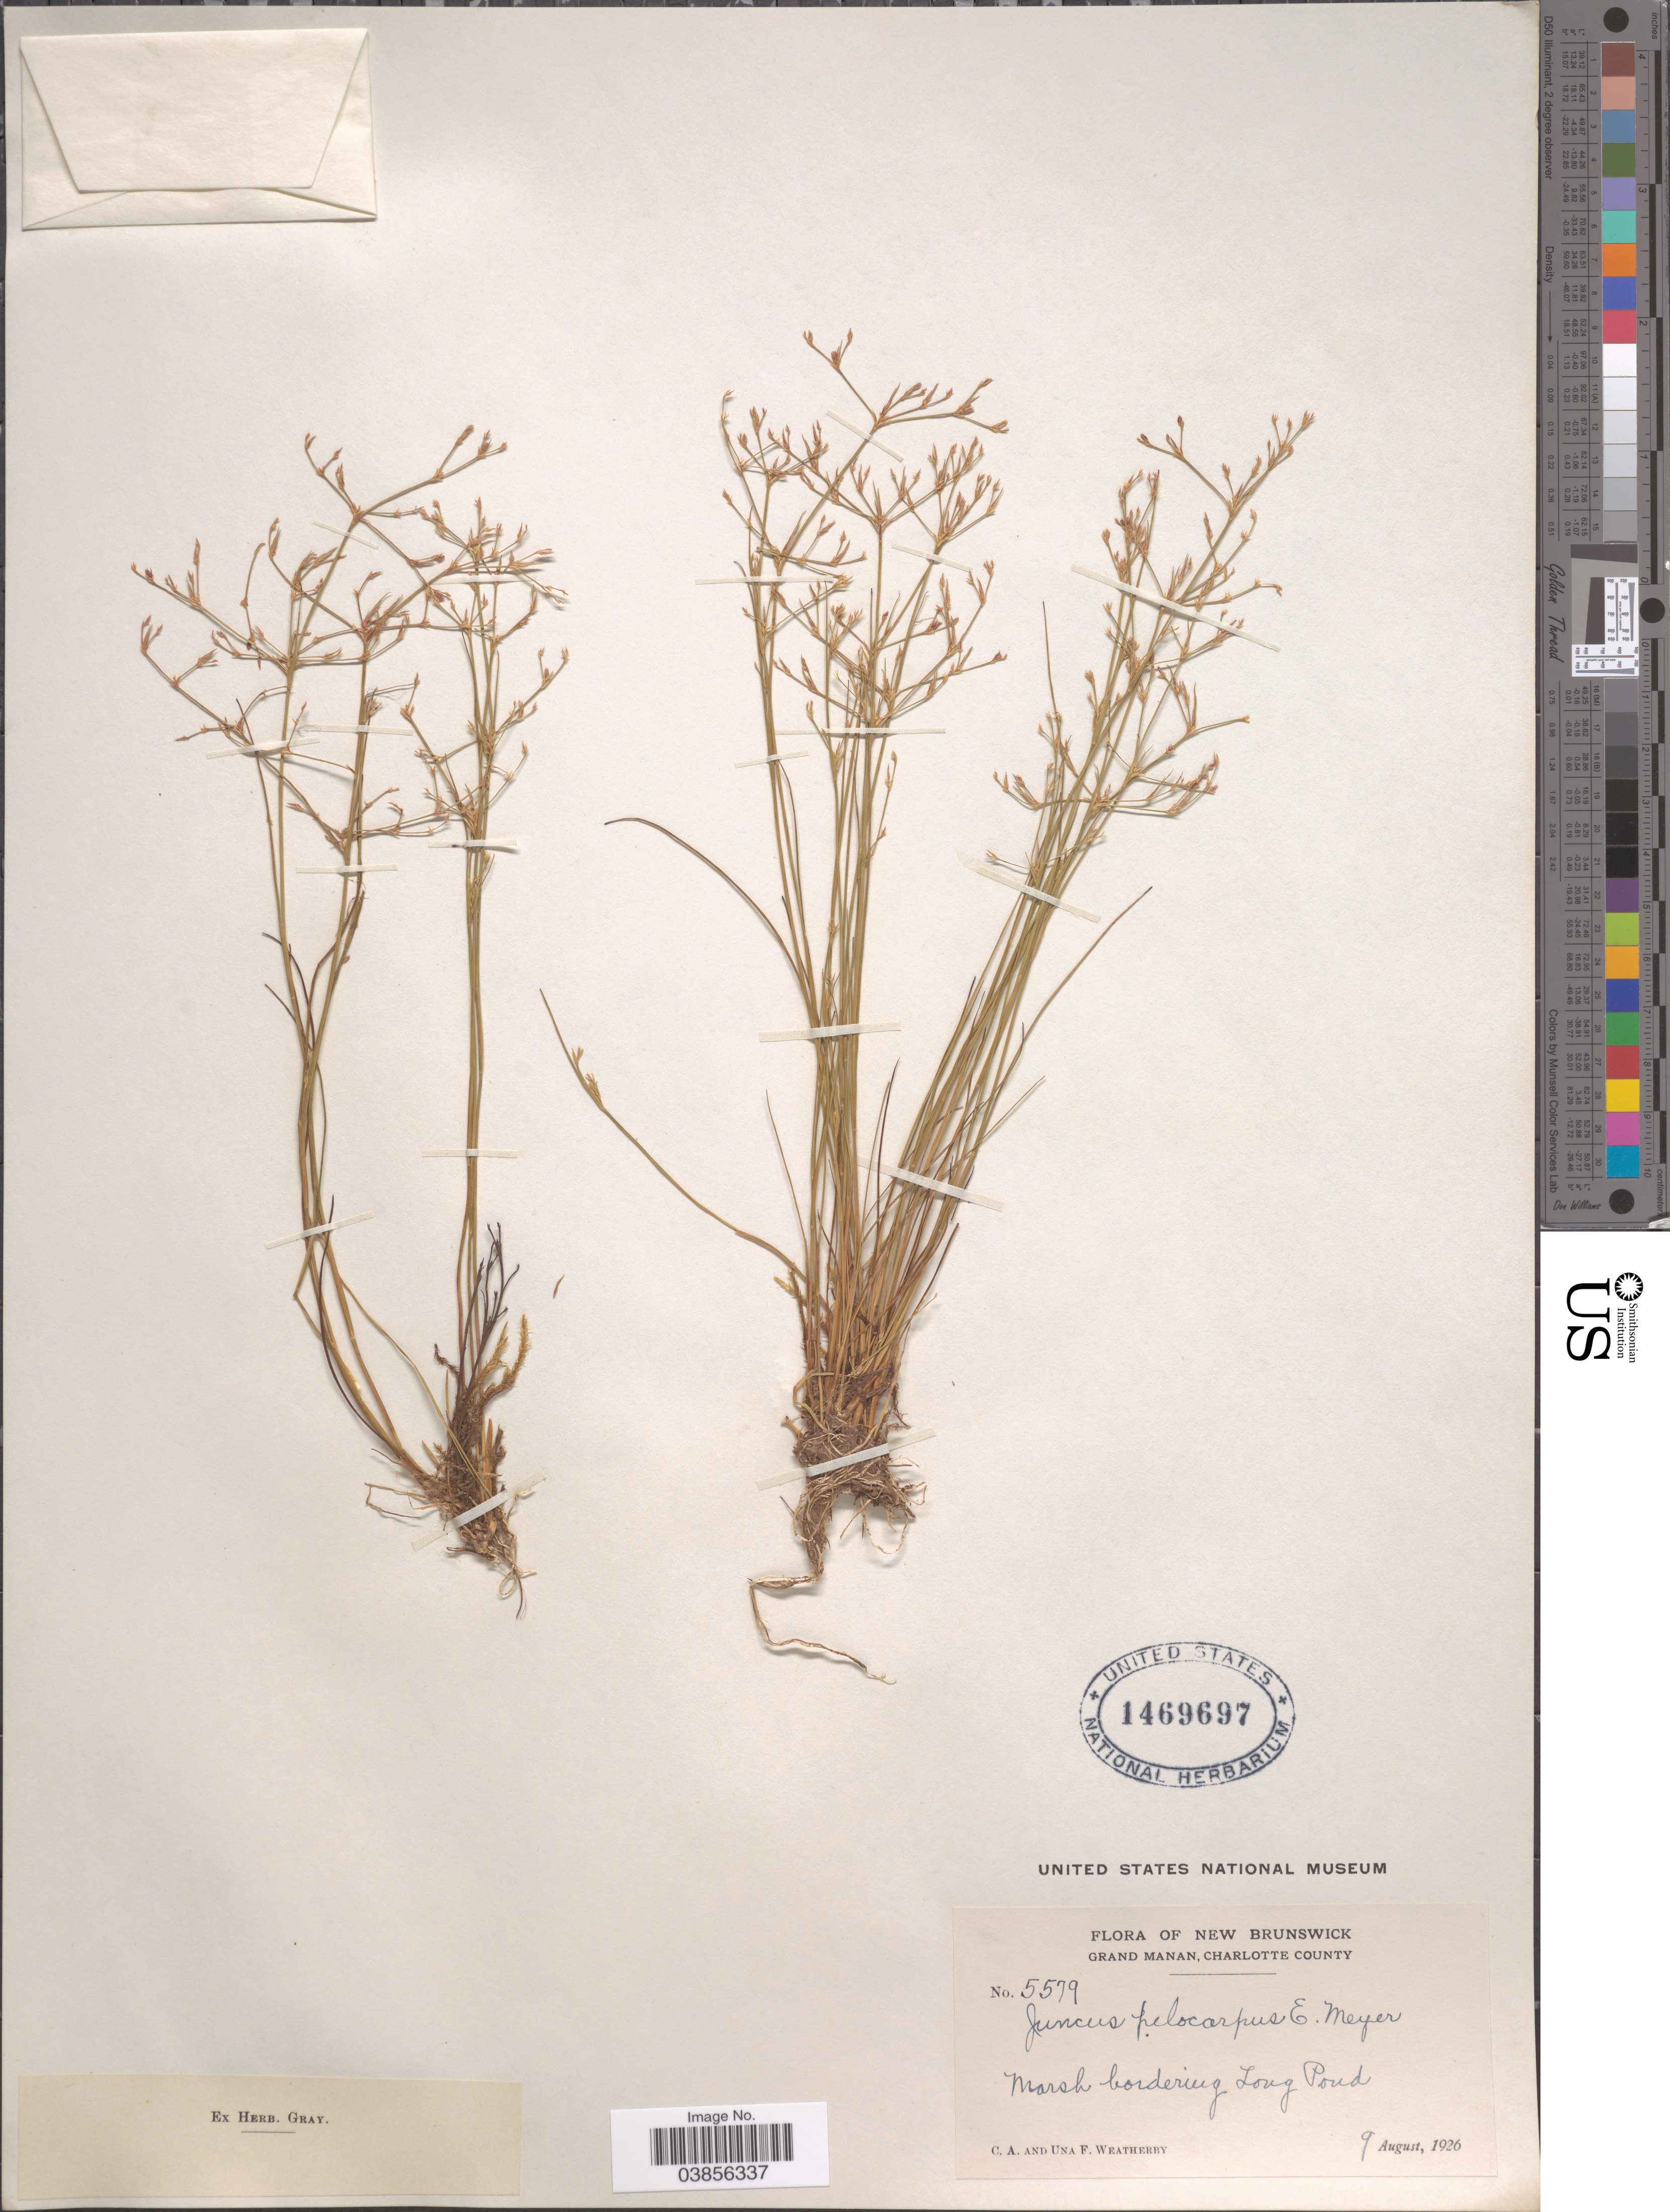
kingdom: Plantae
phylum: Tracheophyta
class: Liliopsida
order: Poales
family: Juncaceae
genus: Juncus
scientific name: Juncus pelocarpus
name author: E. Mey.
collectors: C. A. Weatherby & U. Weatherby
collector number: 5579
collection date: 1926-08-09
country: Canada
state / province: New Brunswick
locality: Grand Manan, Charlotte County. Marsh bordering Long Pond.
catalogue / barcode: US 1469697